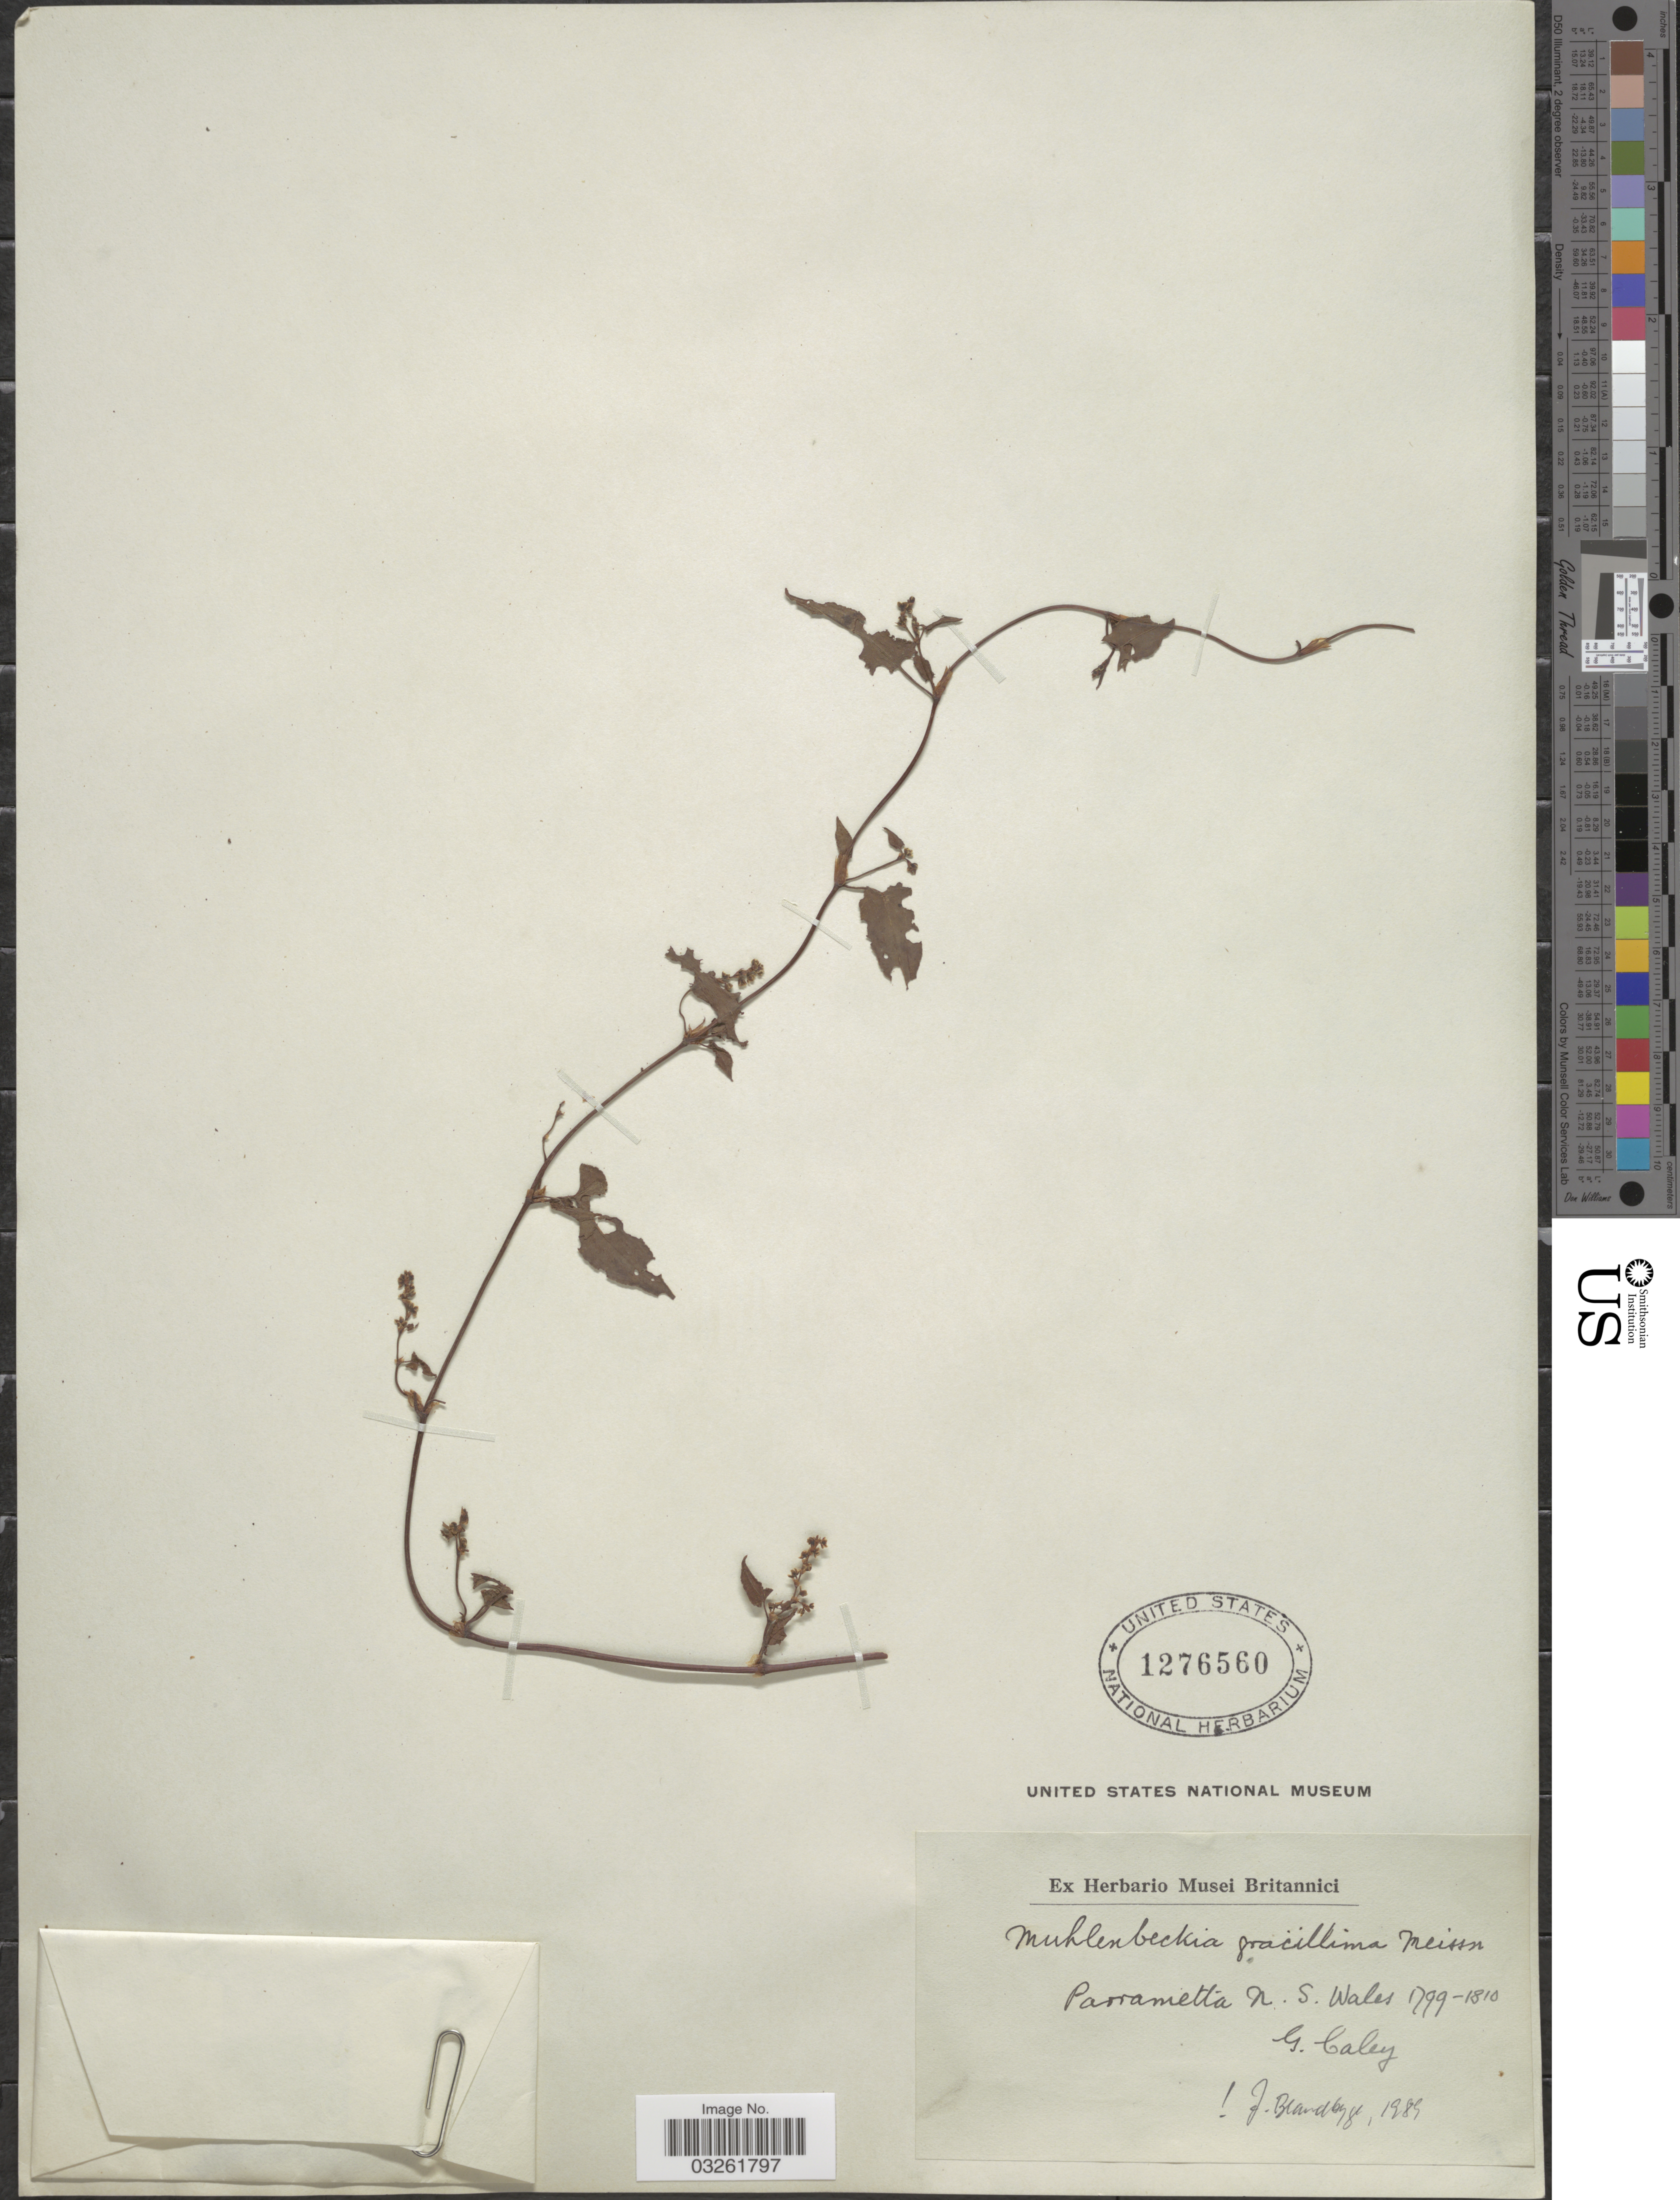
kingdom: Plantae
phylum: Tracheophyta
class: Magnoliopsida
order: Caryophyllales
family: Polygonaceae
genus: Muehlenbeckia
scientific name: Muehlenbeckia gracillima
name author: Meisn.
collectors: G. Caley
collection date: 1799/1810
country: Australia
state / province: New South Wales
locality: Parrametta.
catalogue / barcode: US 1276560